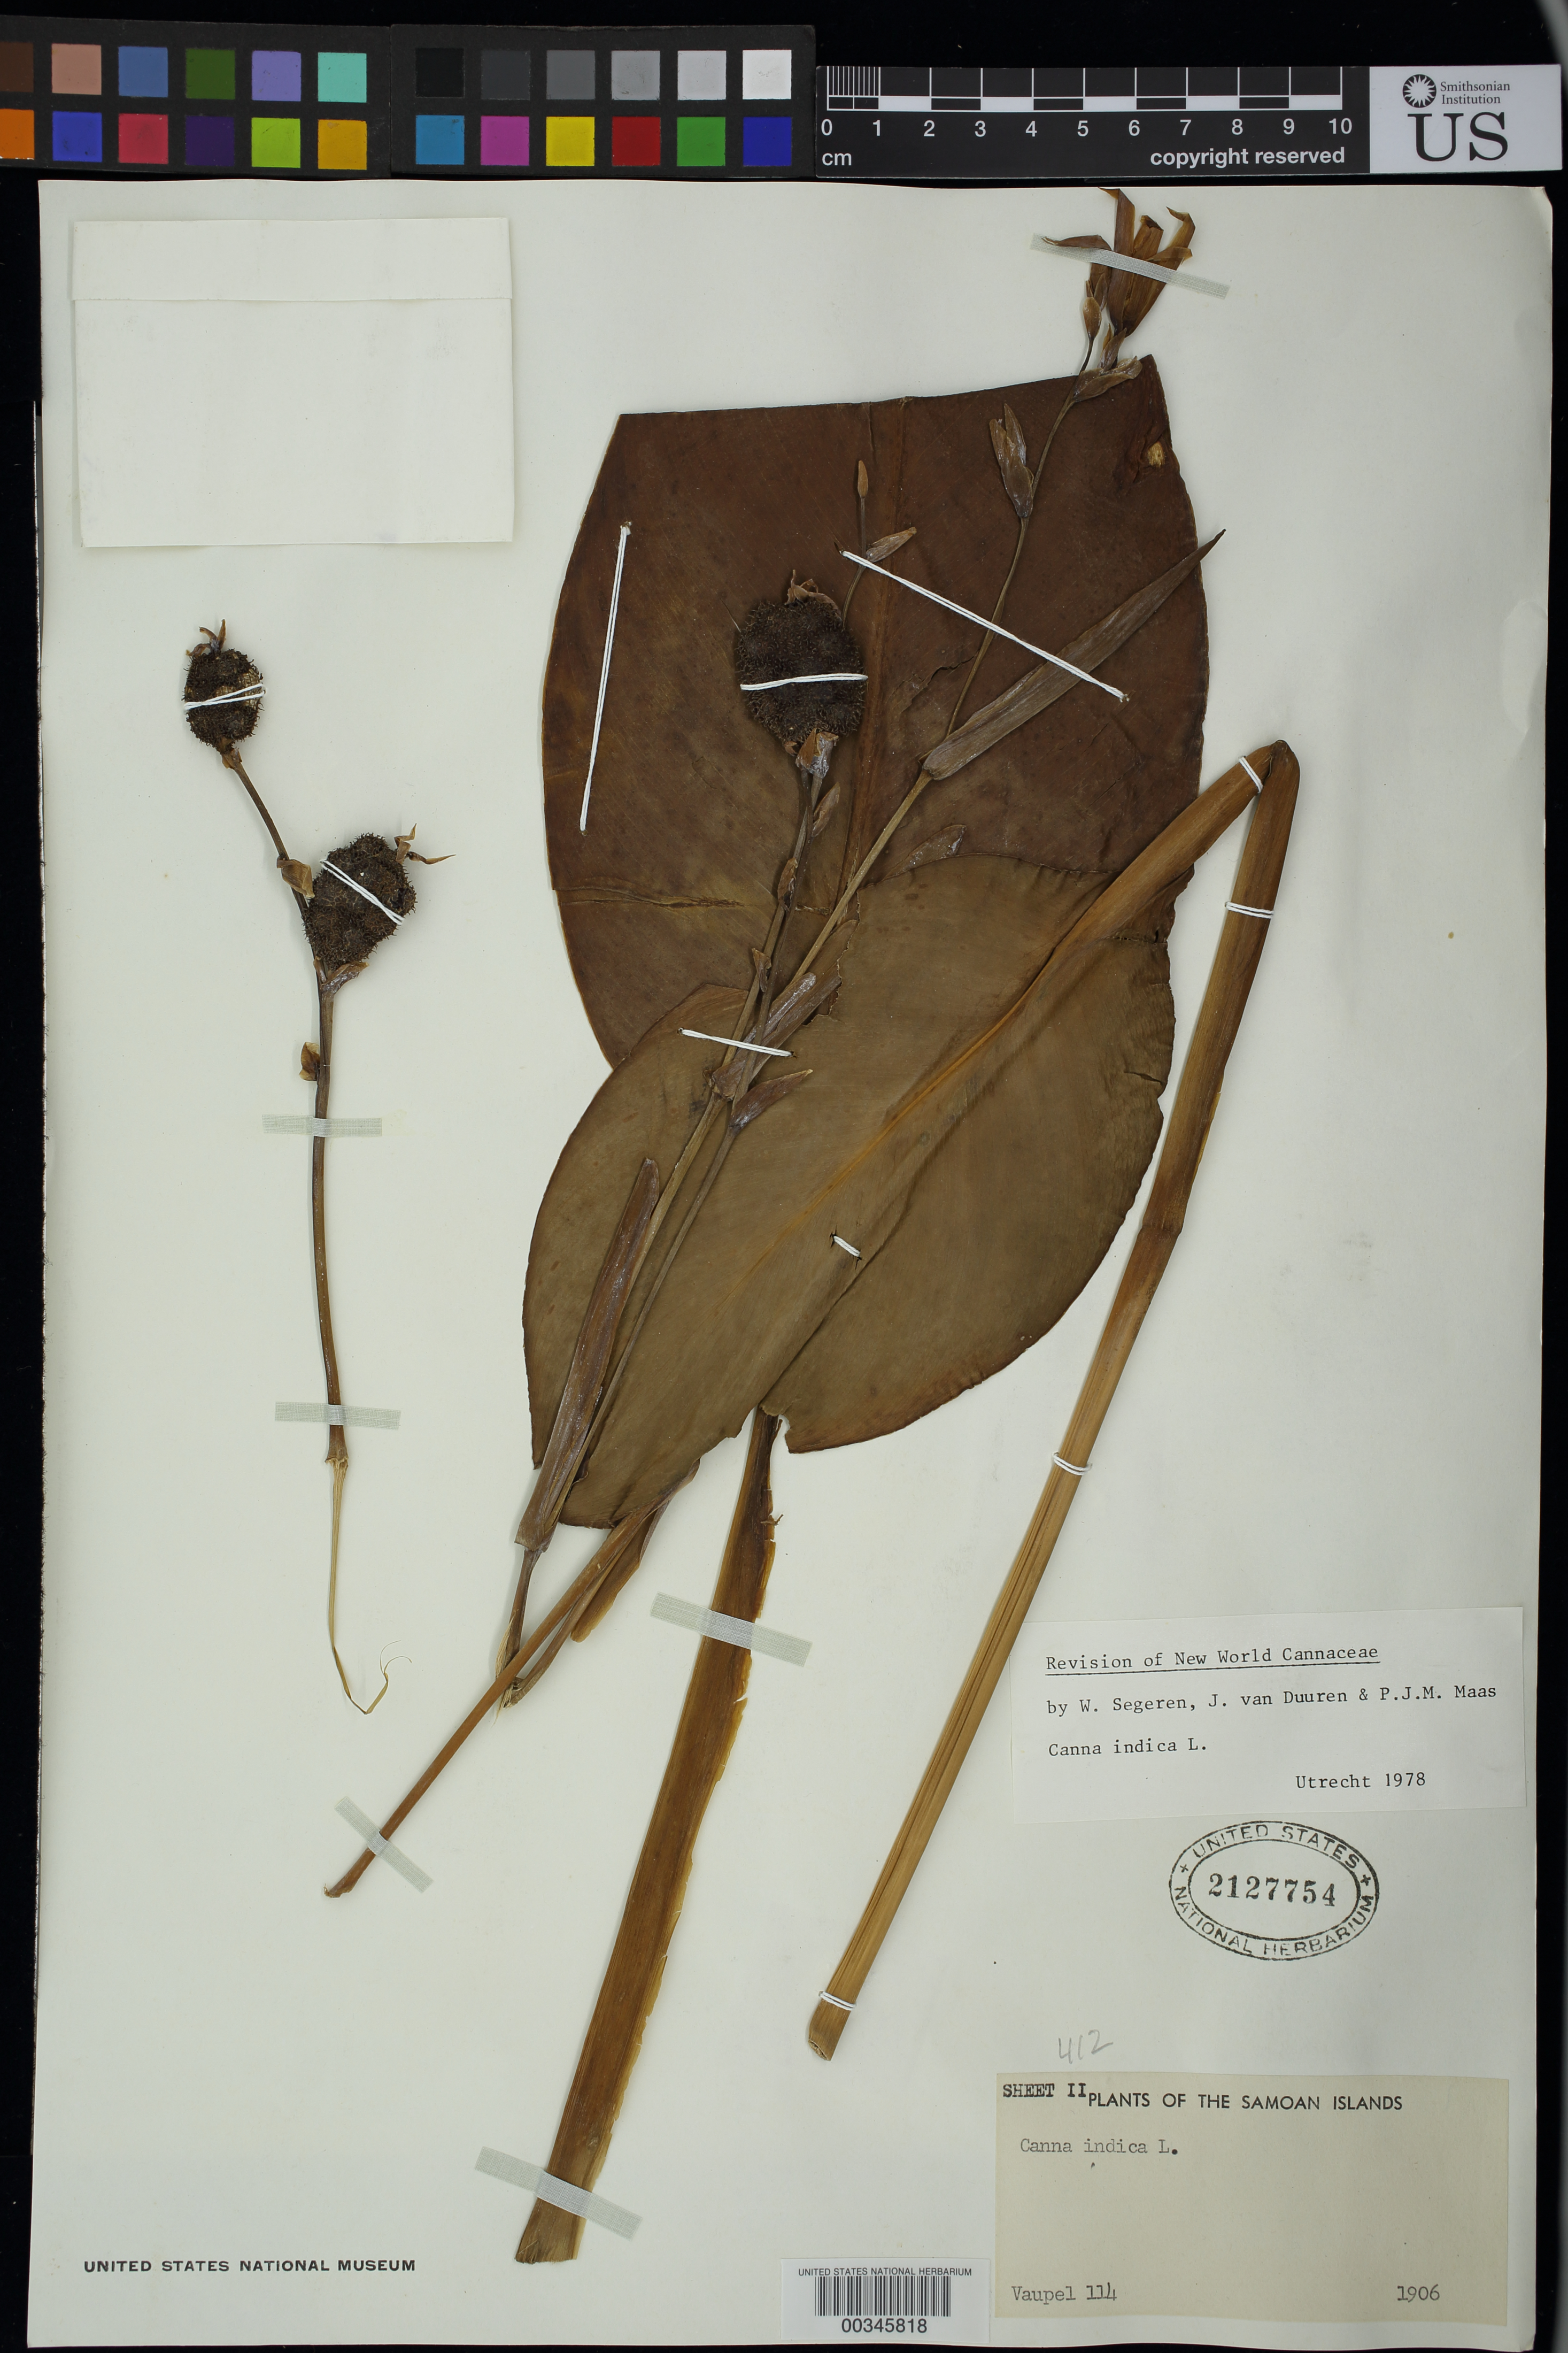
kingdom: Plantae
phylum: Tracheophyta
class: Liliopsida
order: Zingiberales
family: Cannaceae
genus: Canna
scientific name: Canna indica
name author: L.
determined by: Segeren, W.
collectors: F. Vaupel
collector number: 114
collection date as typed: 06 Feb 1906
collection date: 1906-02-06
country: Samoa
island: Savai'i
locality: Vaipouli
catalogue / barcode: US 2127754